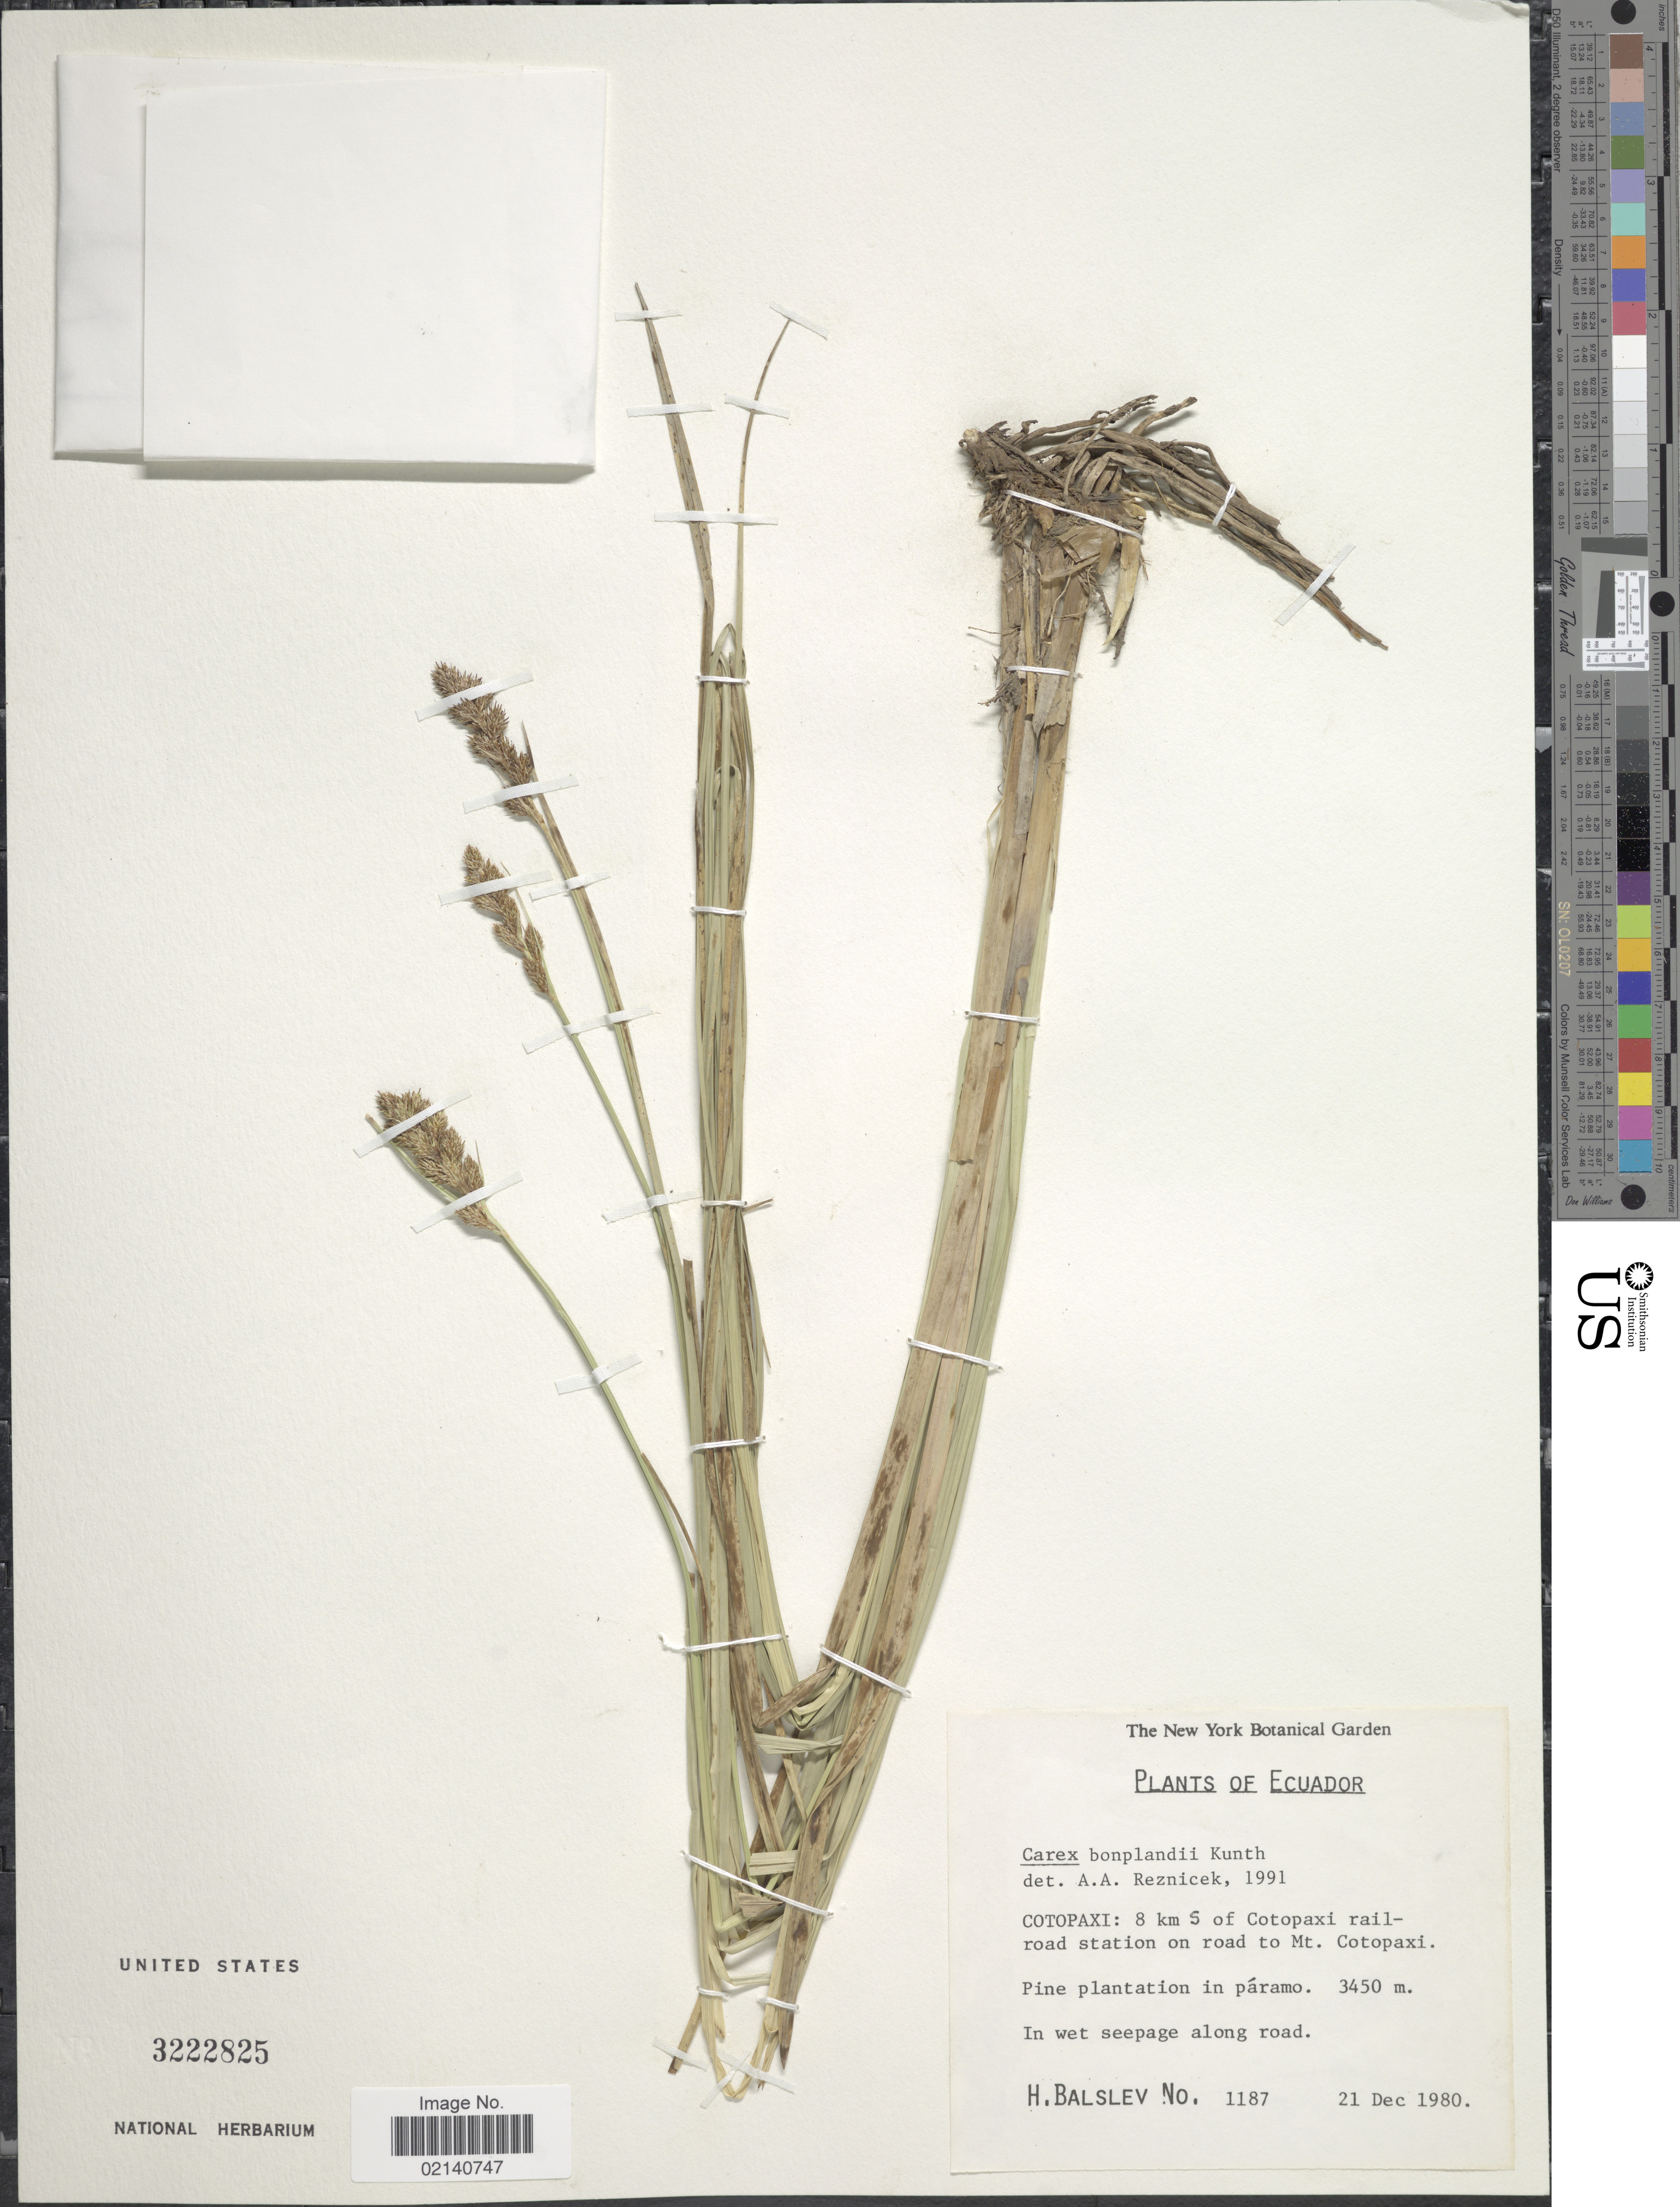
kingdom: Plantae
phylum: Tracheophyta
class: Liliopsida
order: Poales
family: Cyperaceae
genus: Carex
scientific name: Carex bonplandii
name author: Kunth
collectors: H. Balslev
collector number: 1187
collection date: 1980-12-21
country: Ecuador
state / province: Cotopaxi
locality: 8 km S of Cotopaxi railroad station on road to Mt. Cotopaxi. Pine plantation in paramo.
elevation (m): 3450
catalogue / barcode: US 3222825